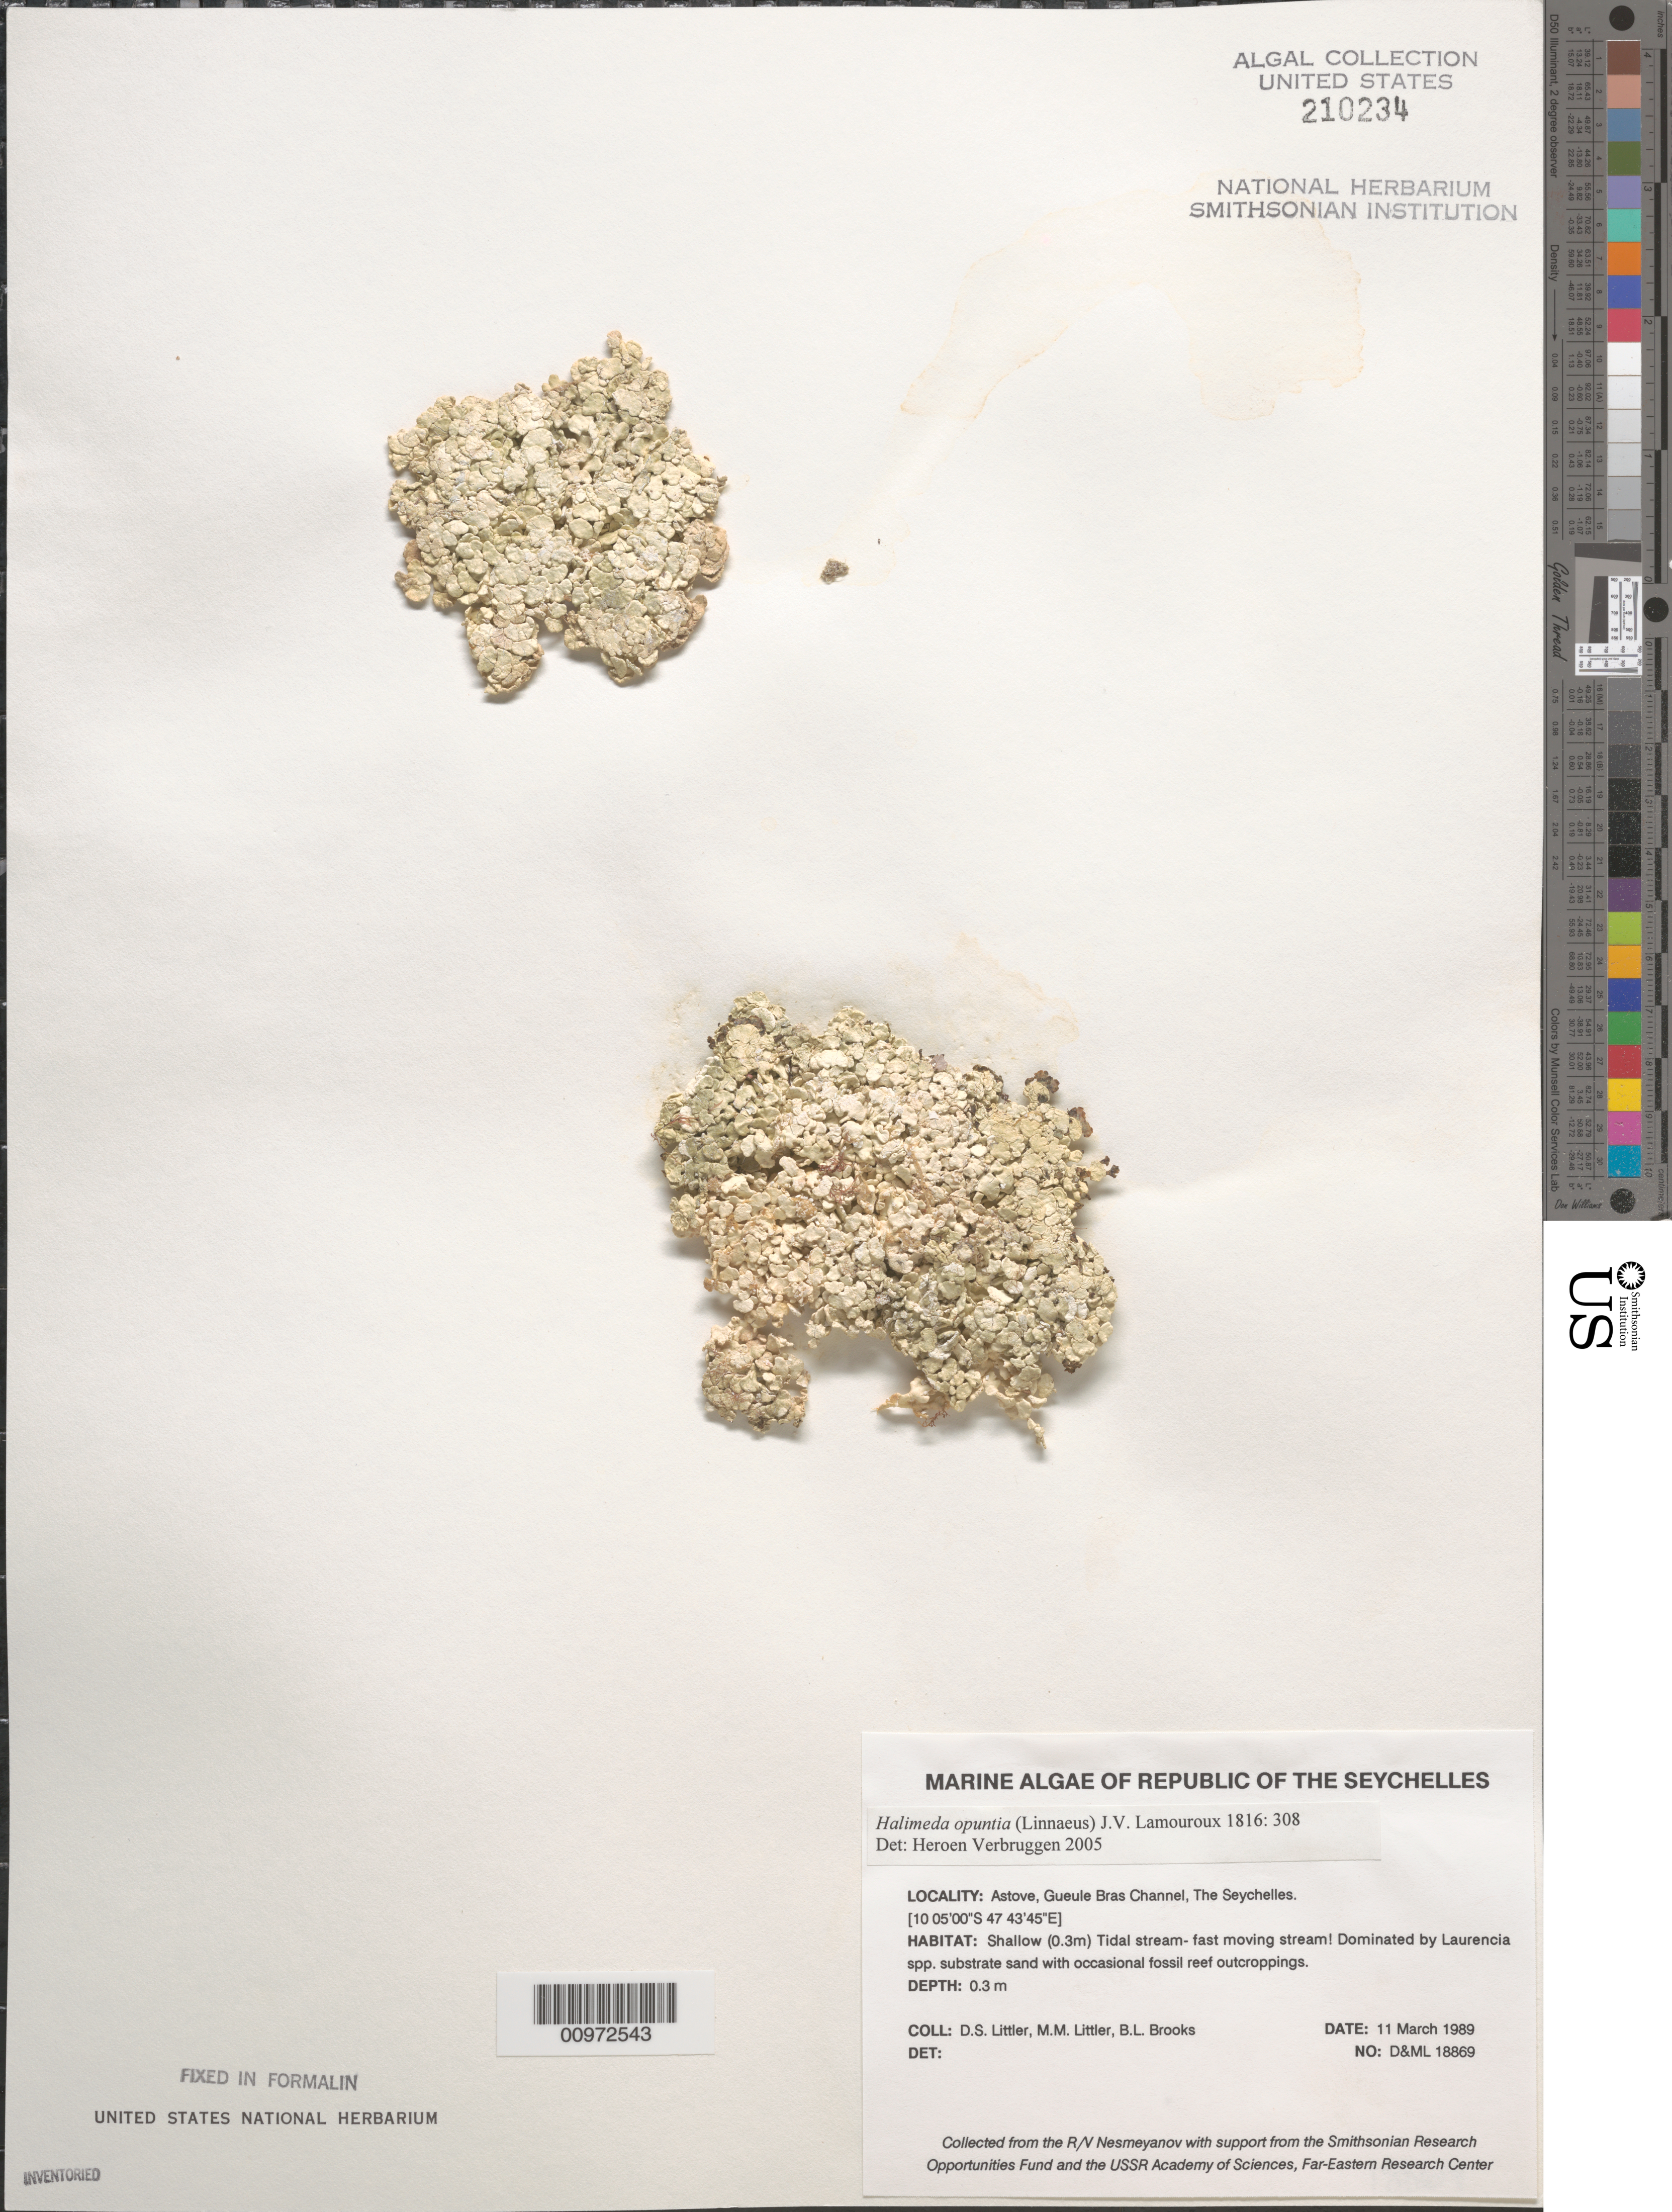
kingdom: Plantae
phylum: Chlorophyta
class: Ulvophyceae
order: Bryopsidales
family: Halimedaceae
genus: Halimeda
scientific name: Halimeda opuntia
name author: (L.) J.V.Lamouroux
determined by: Verbruggen, H.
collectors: D. S. Littler, M. M. Littler & B. Brooks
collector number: D&ML 18869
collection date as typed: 11 Mar 1989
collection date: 1989-03-11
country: Seychelles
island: Astove Atoll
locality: Gueule Bras Channel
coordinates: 10 05'00"S, 47 43'45"E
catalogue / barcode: US 210234